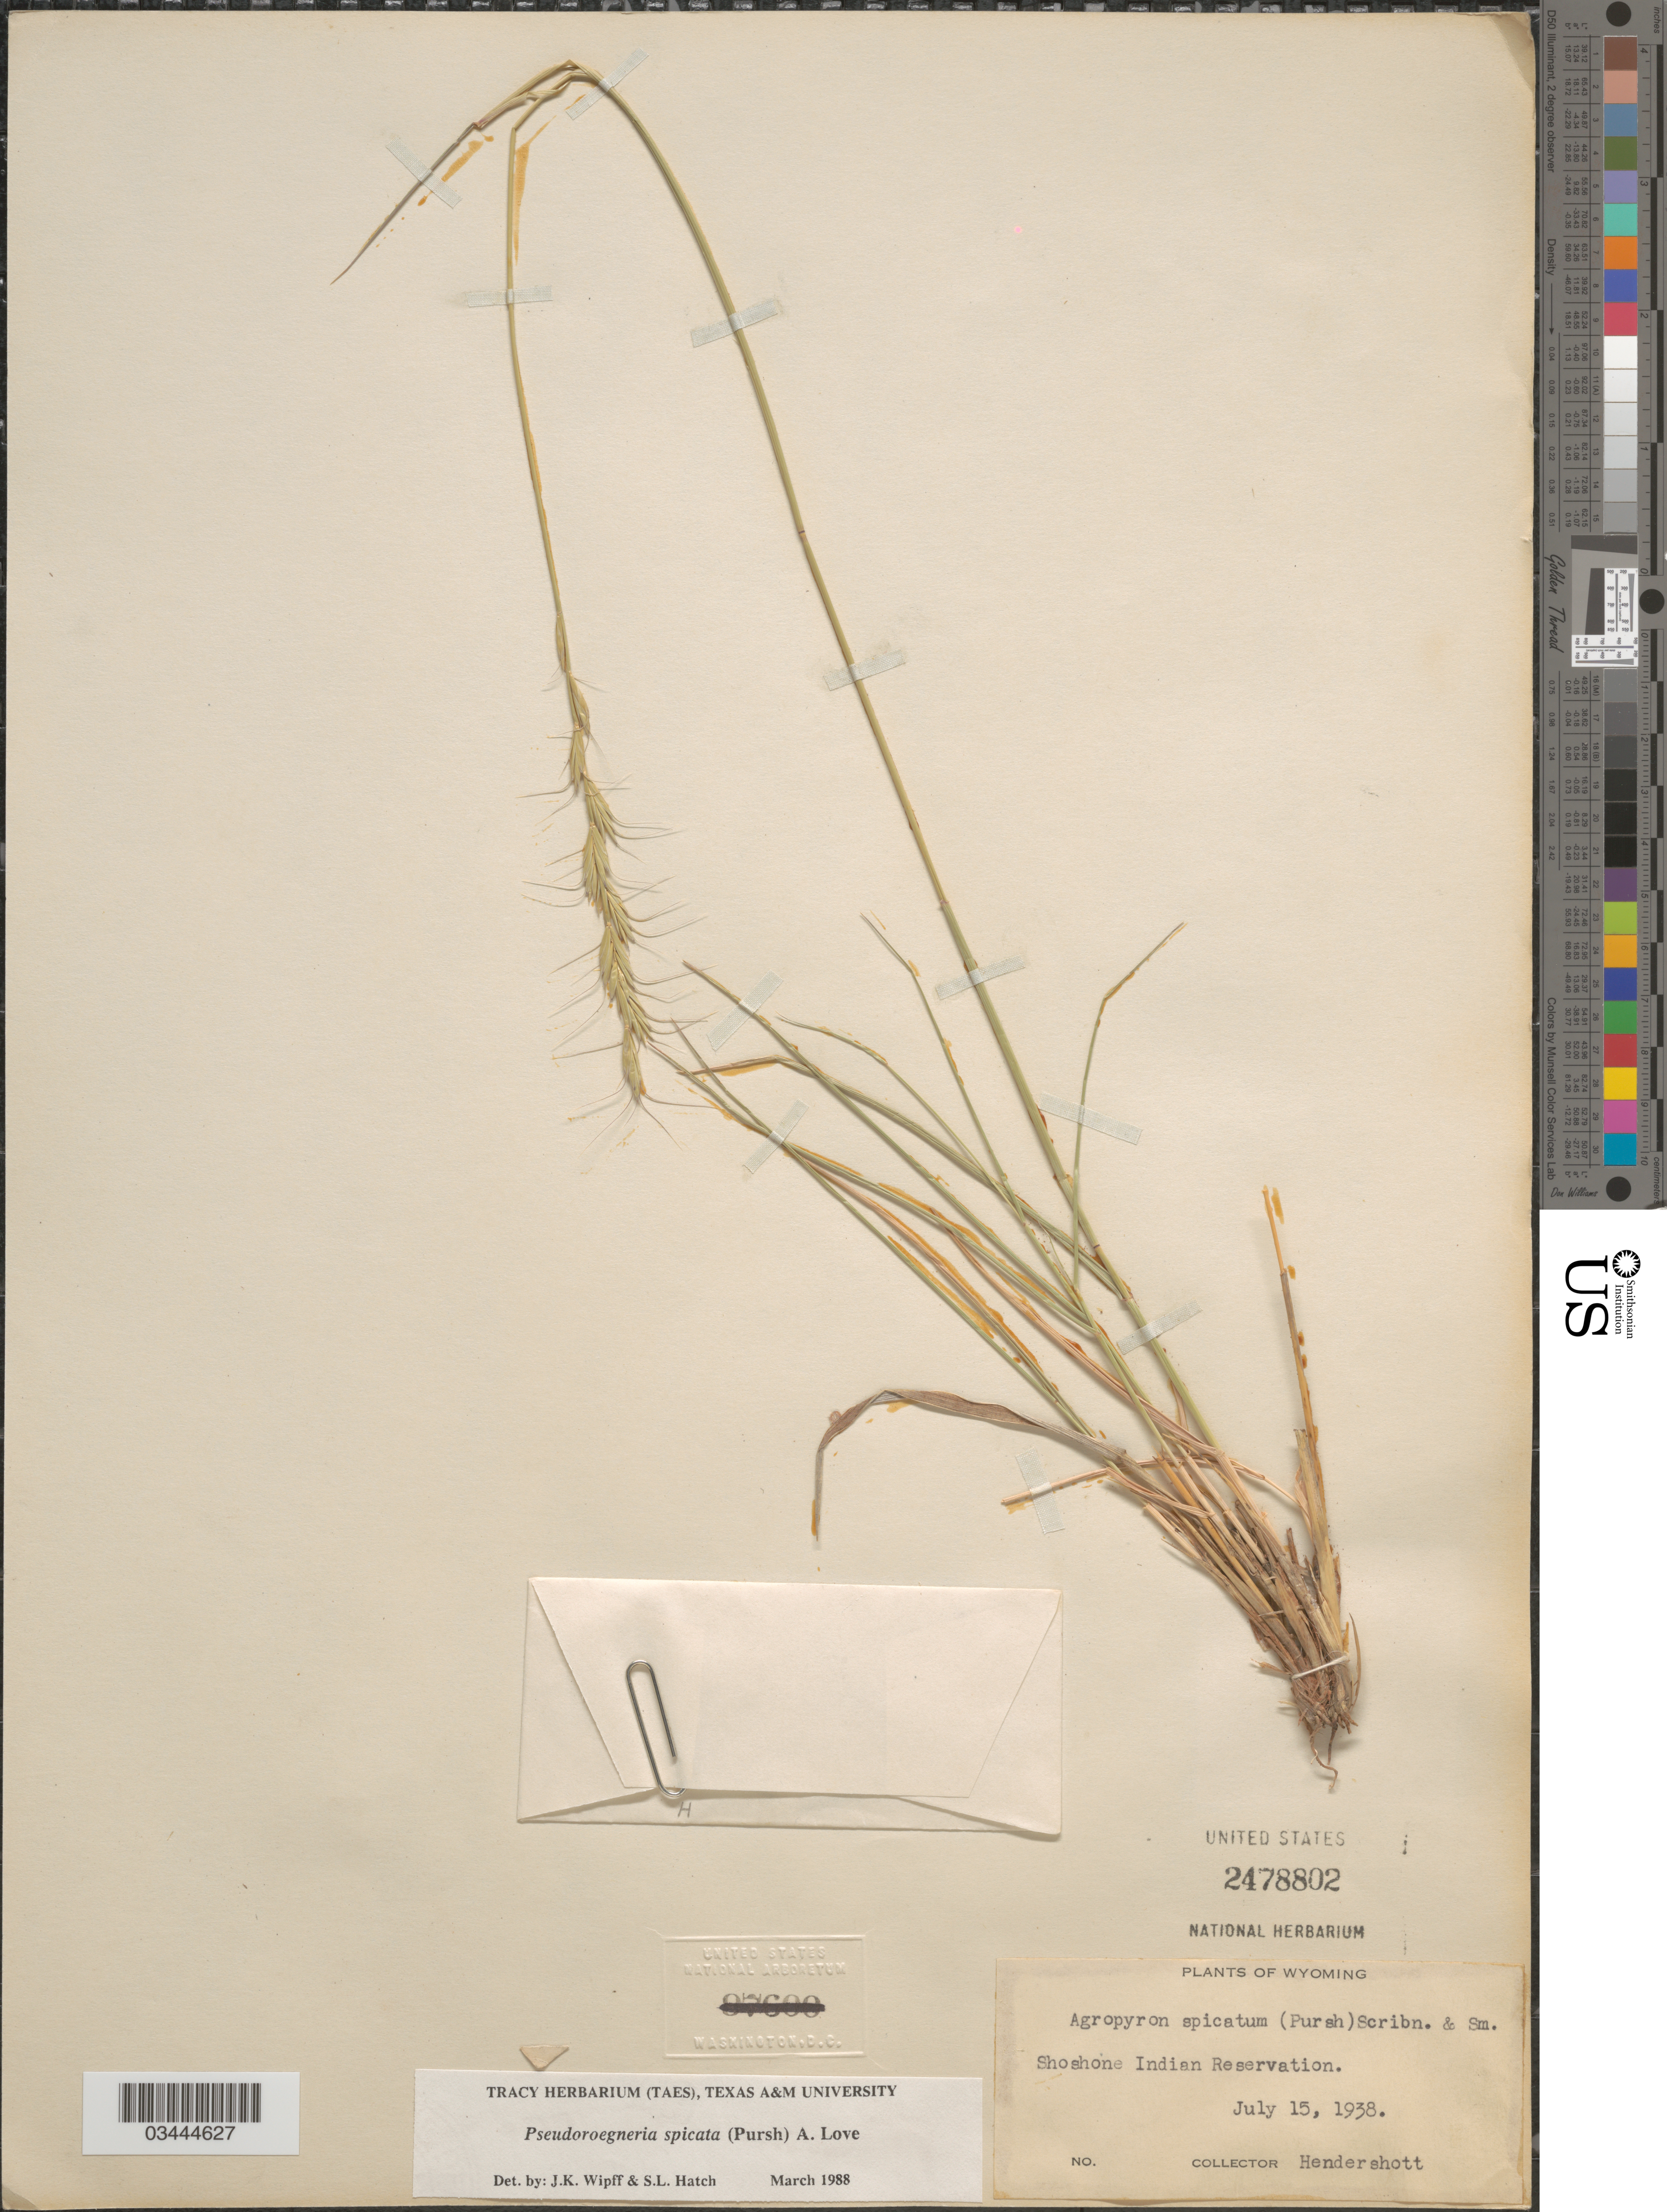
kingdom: Plantae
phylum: Tracheophyta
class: Liliopsida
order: Poales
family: Poaceae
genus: Pseudoroegneria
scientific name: Pseudoroegneria spicata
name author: (Pursh) Á. Löve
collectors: Hendershott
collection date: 1938-07-15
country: United States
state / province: Wyoming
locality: Shoshone Indian Reservation.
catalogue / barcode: US 2478802